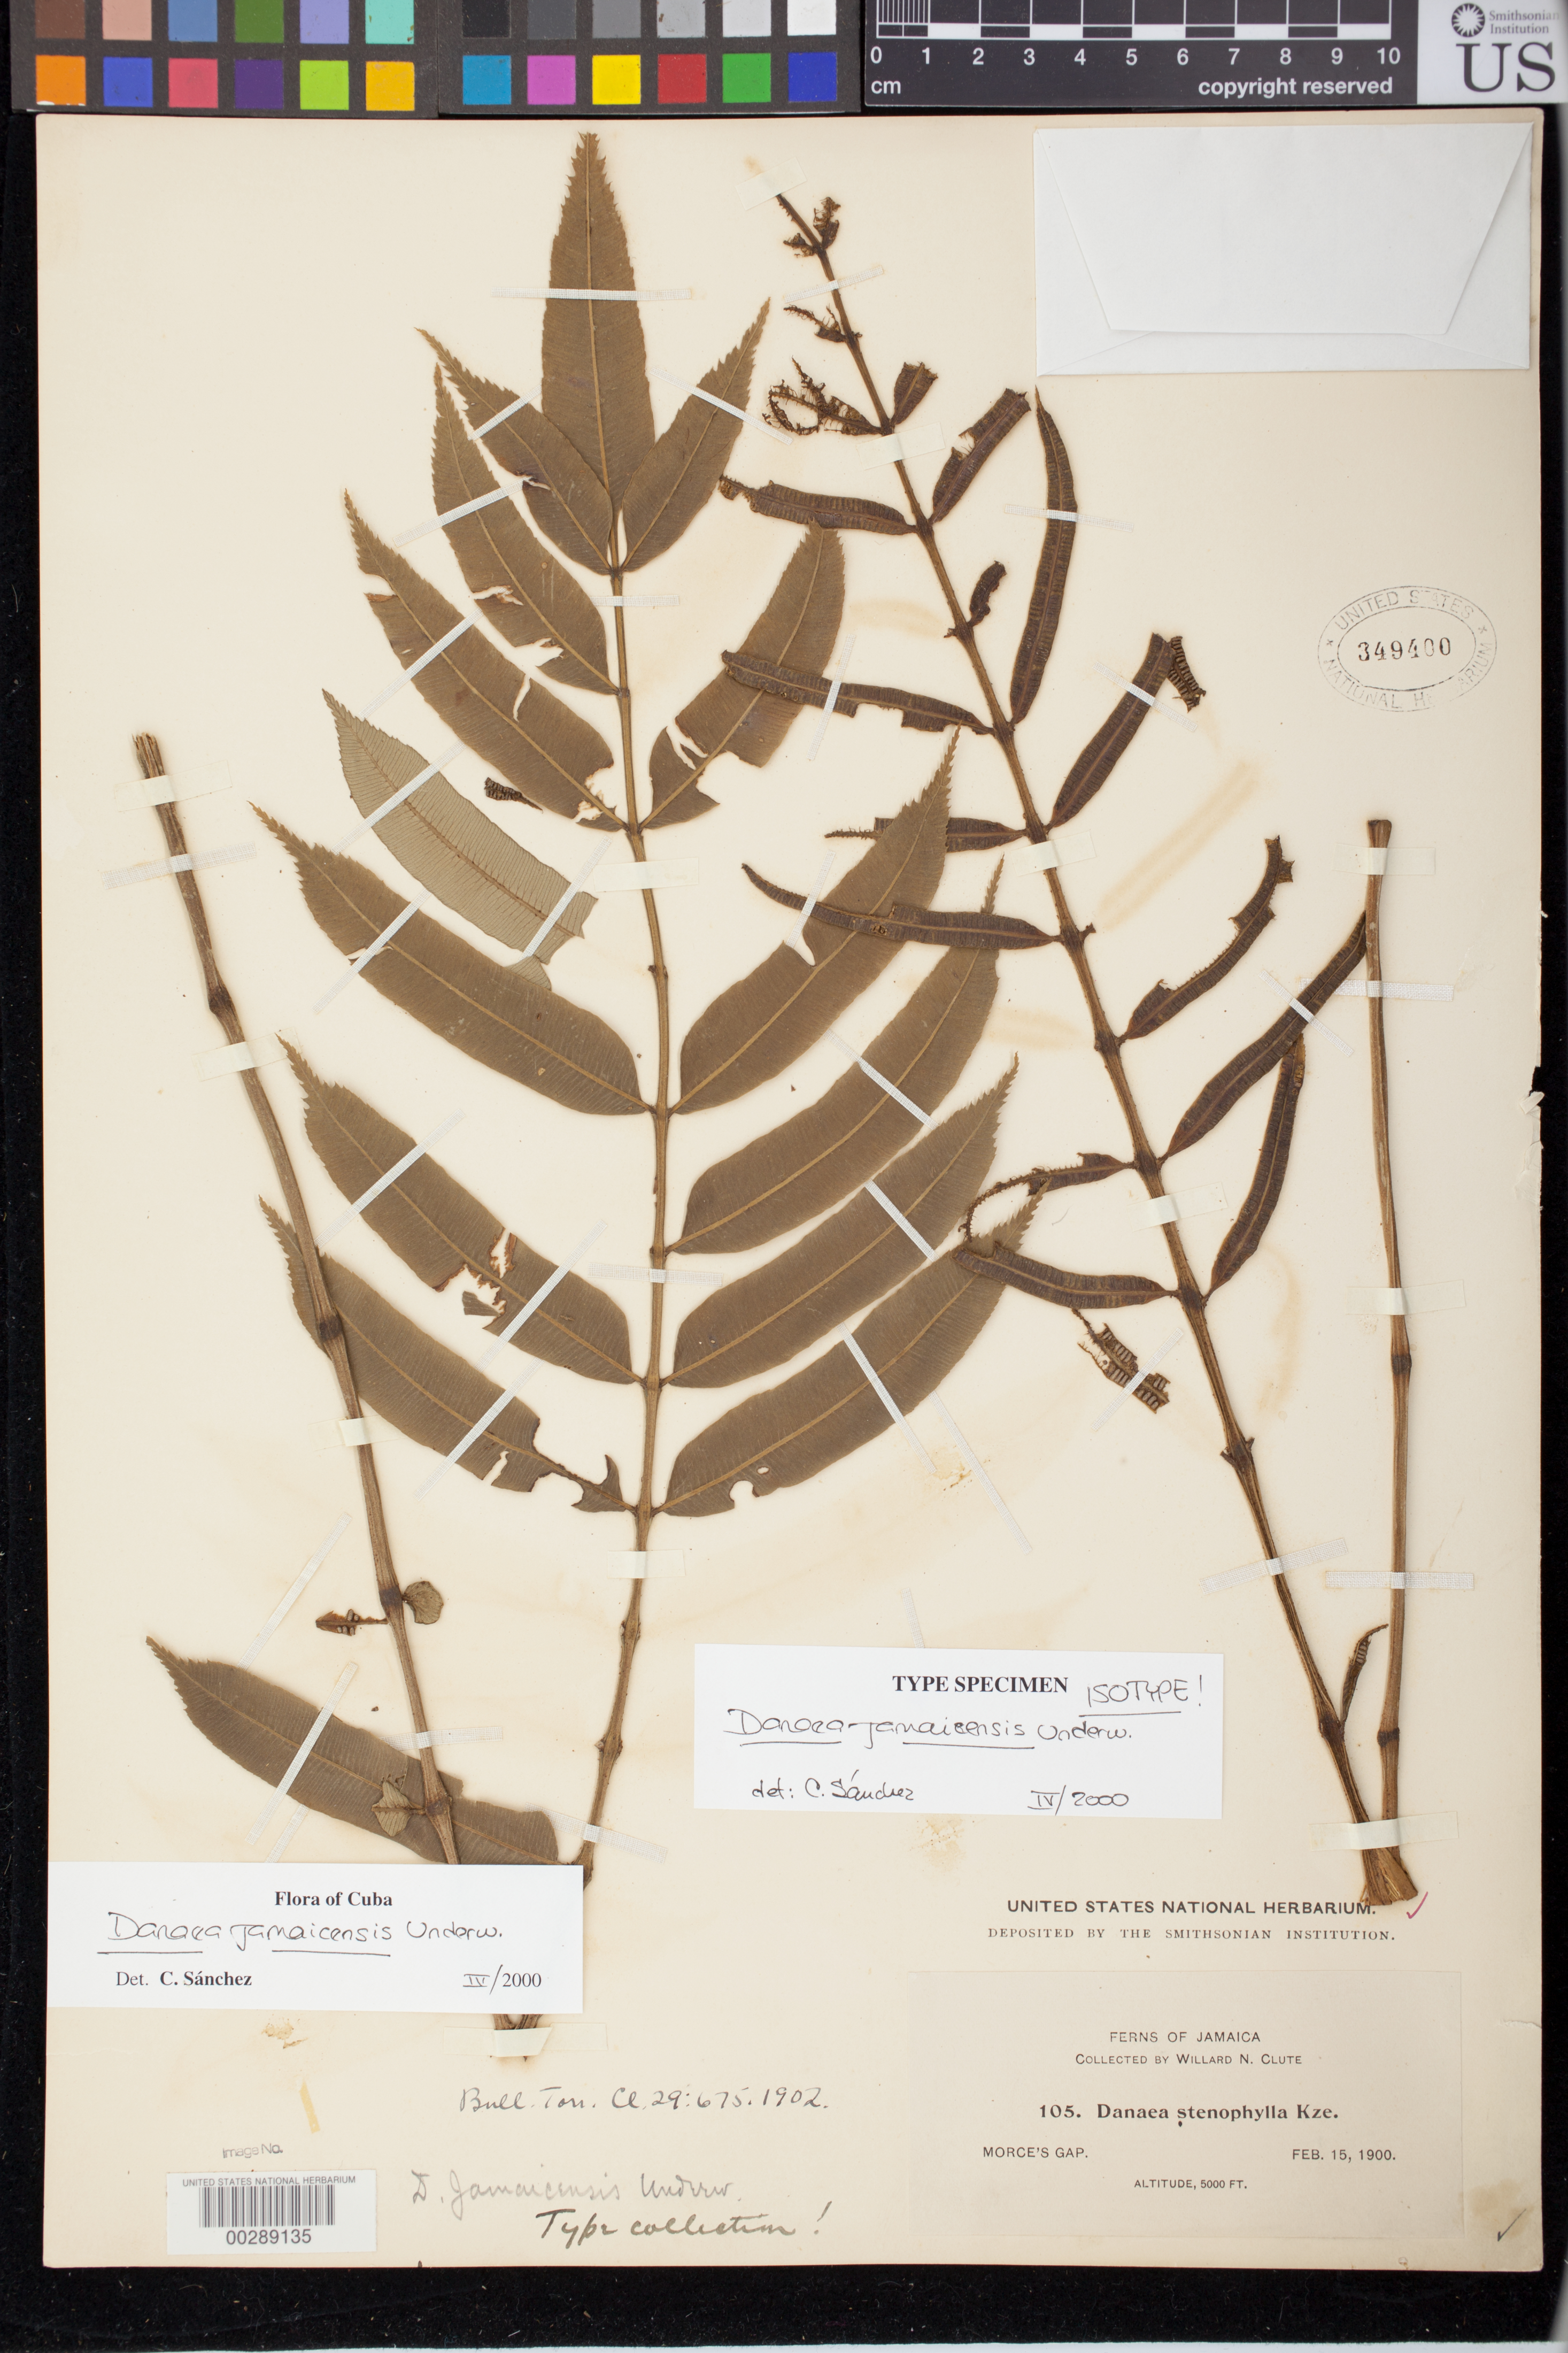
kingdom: Plantae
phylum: Tracheophyta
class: Polypodiopsida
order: Marattiales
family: Marattiaceae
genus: Danaea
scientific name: Danaea jamaicensis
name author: Underw.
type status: Isotype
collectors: W. N. Clute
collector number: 105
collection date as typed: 15 Feb 1900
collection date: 1900-02-15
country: Jamaica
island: Greater Antilles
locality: Morce's Cap.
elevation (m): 1524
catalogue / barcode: US 349400